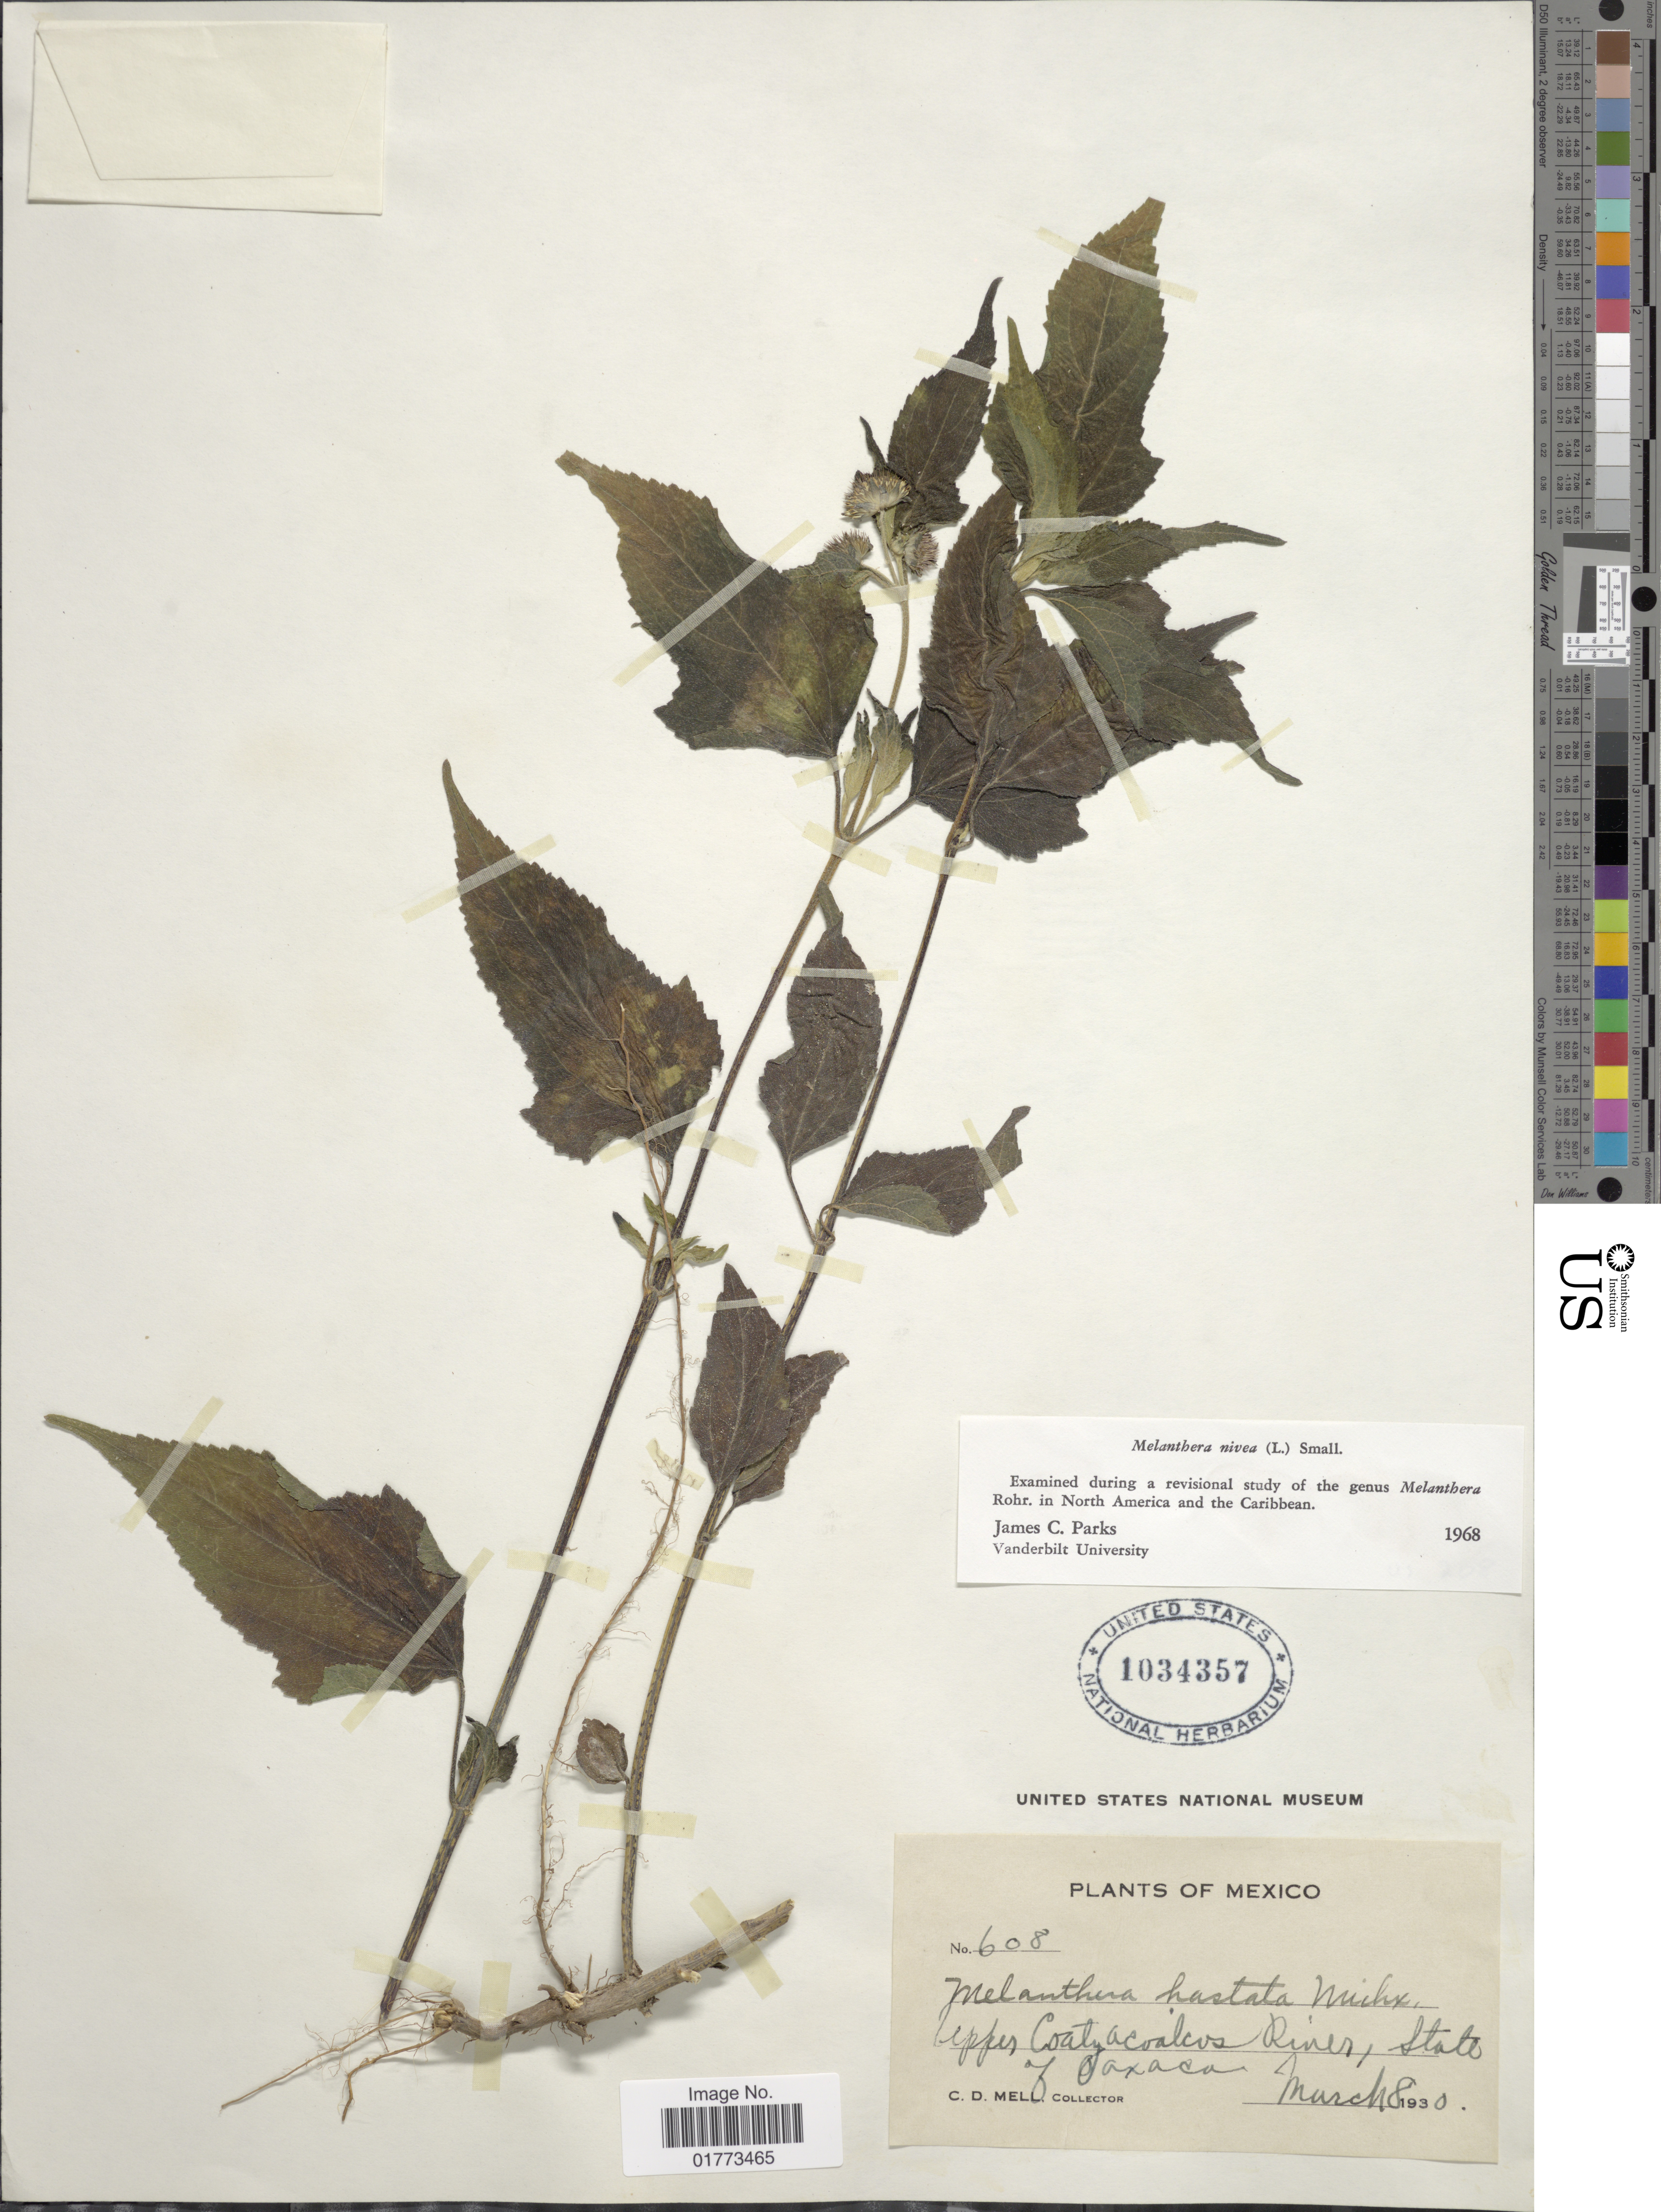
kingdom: Plantae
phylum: Tracheophyta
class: Magnoliopsida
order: Asterales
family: Asteraceae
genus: Melanthera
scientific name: Melanthera nivea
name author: (L.) Small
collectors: C. D. Mell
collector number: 608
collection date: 1930-03-08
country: Mexico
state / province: Oaxaca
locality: Upper Coatyacoalcos River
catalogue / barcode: US 1034357